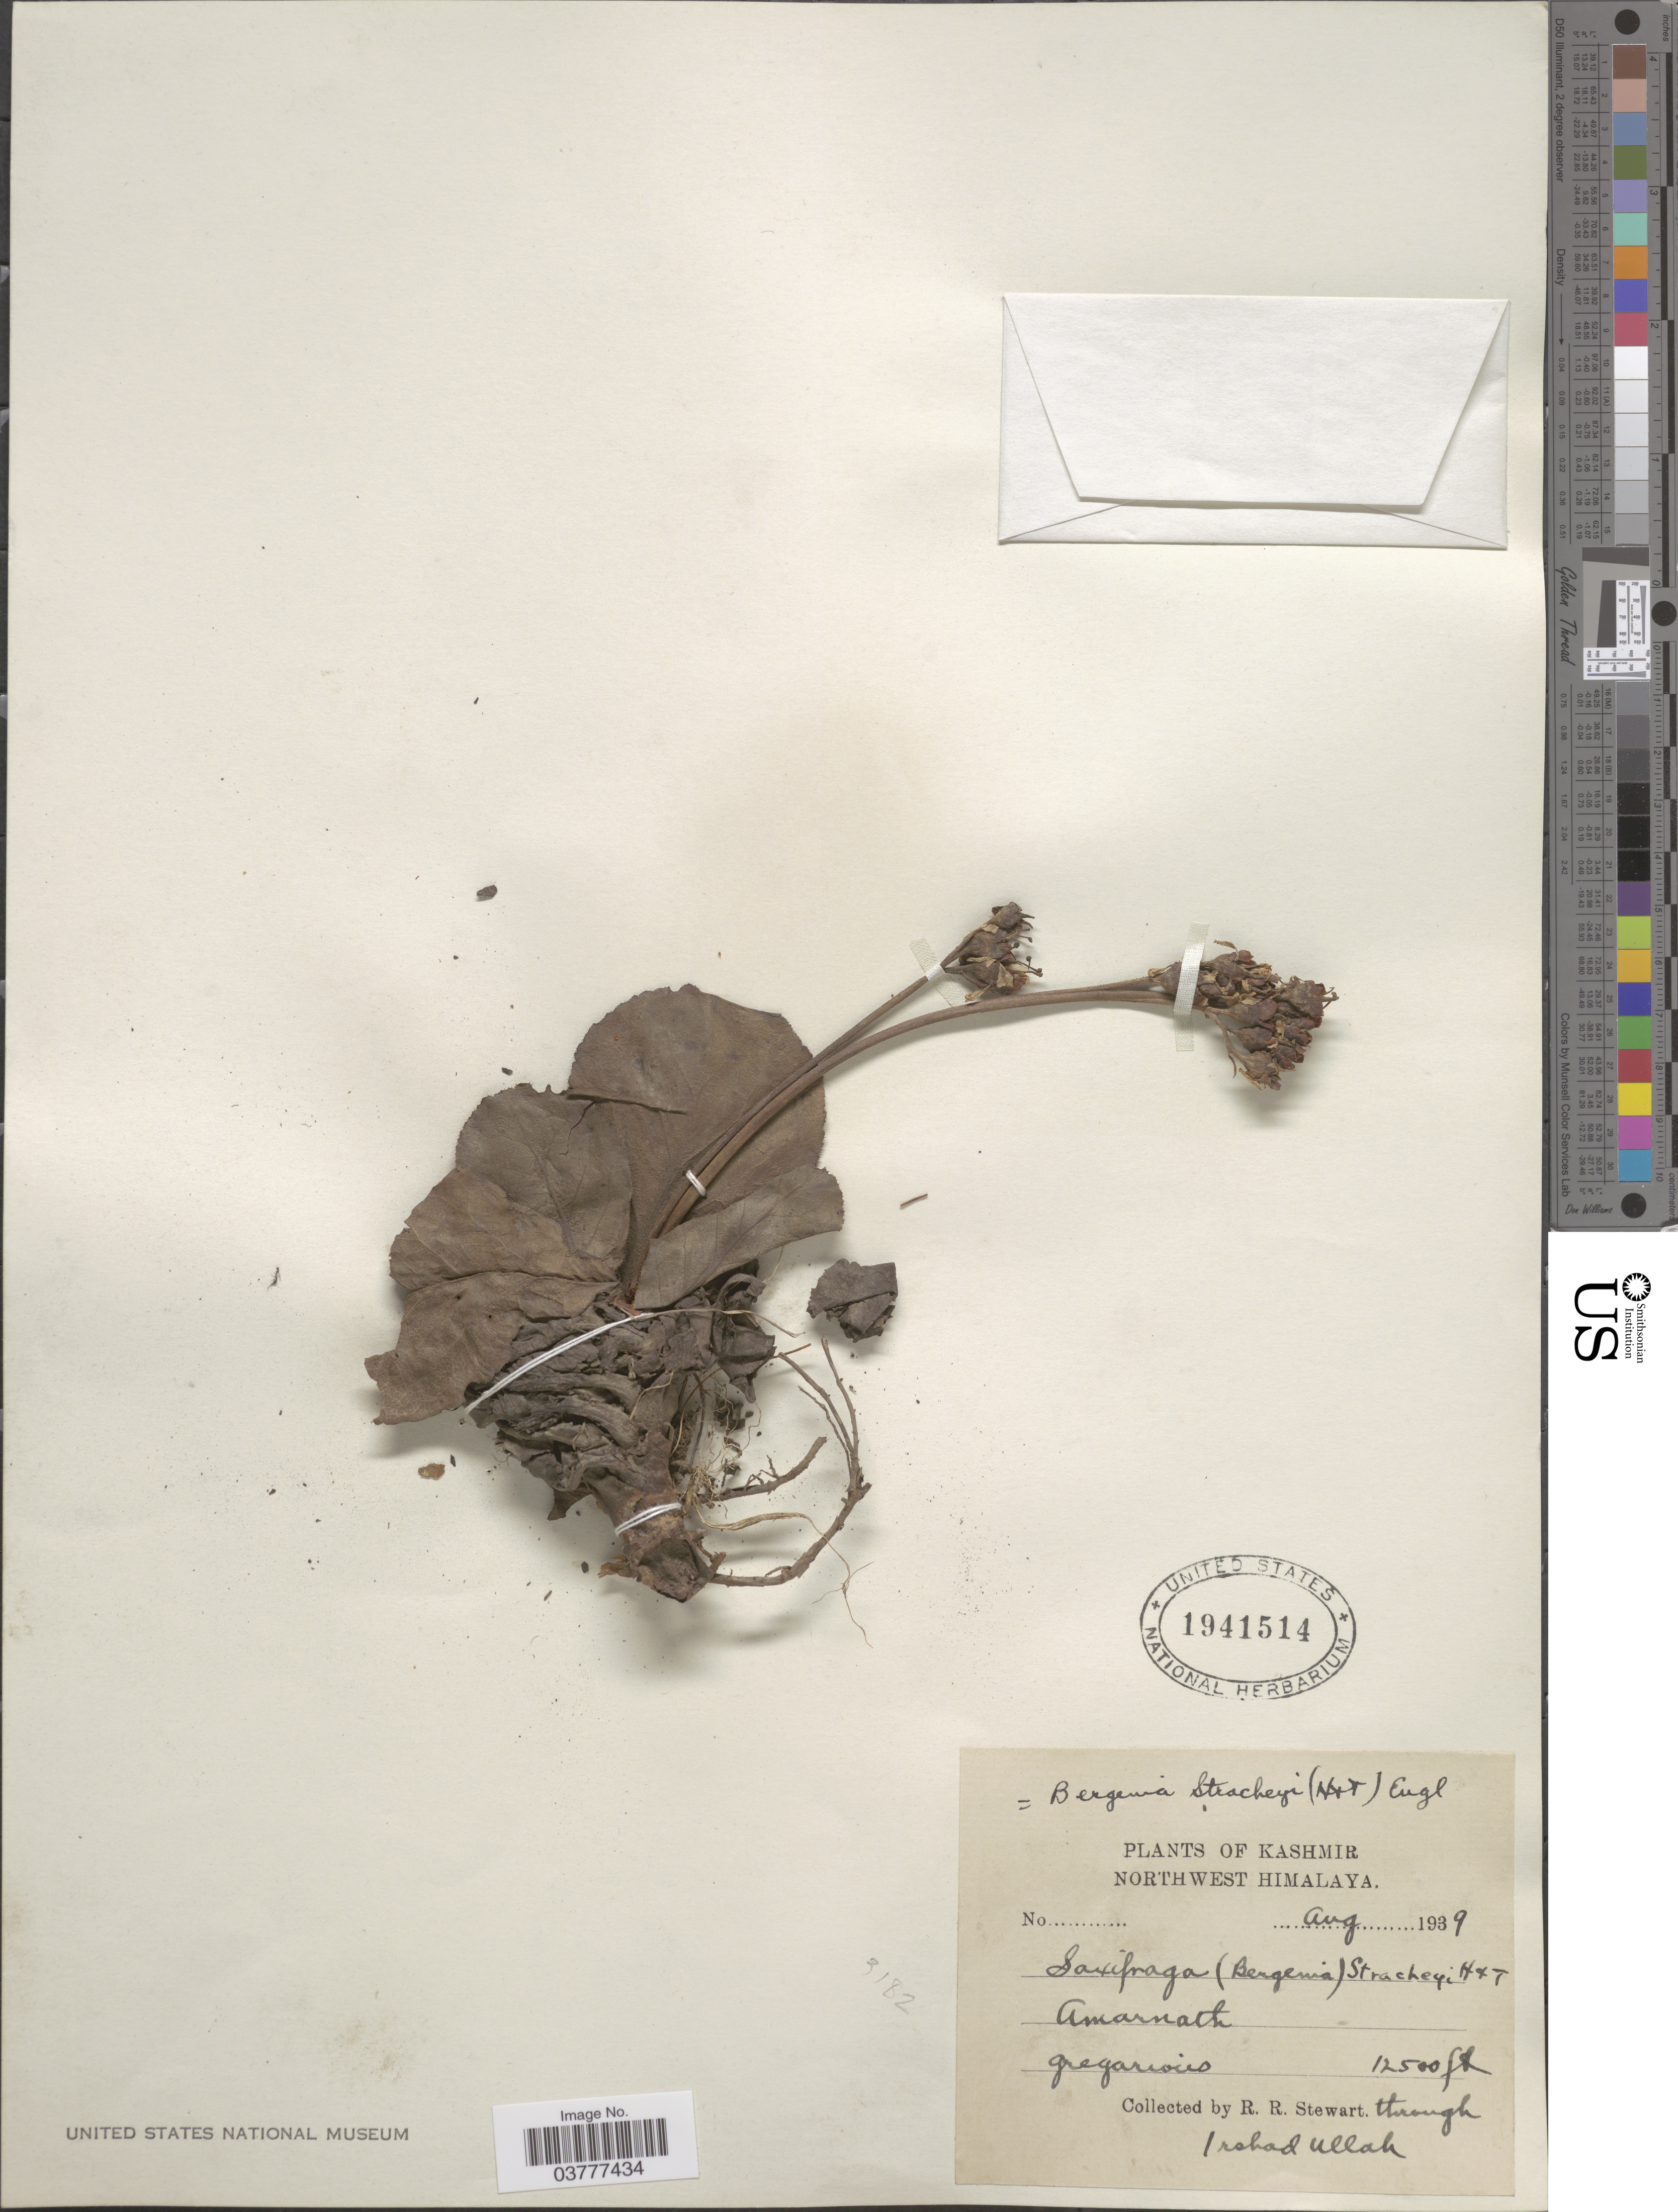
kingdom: Plantae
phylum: Tracheophyta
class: Magnoliopsida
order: Saxifragales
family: Saxifragaceae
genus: Bergenia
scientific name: Bergenia stracheyi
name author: (Hook. f. & Thomson) Engl.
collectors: R. Stewart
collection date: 1939-08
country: India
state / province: Jammu and Kashmir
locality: Kashmir, Northwest Himalaya. Amarnath.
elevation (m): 3810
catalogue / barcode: US 1941514